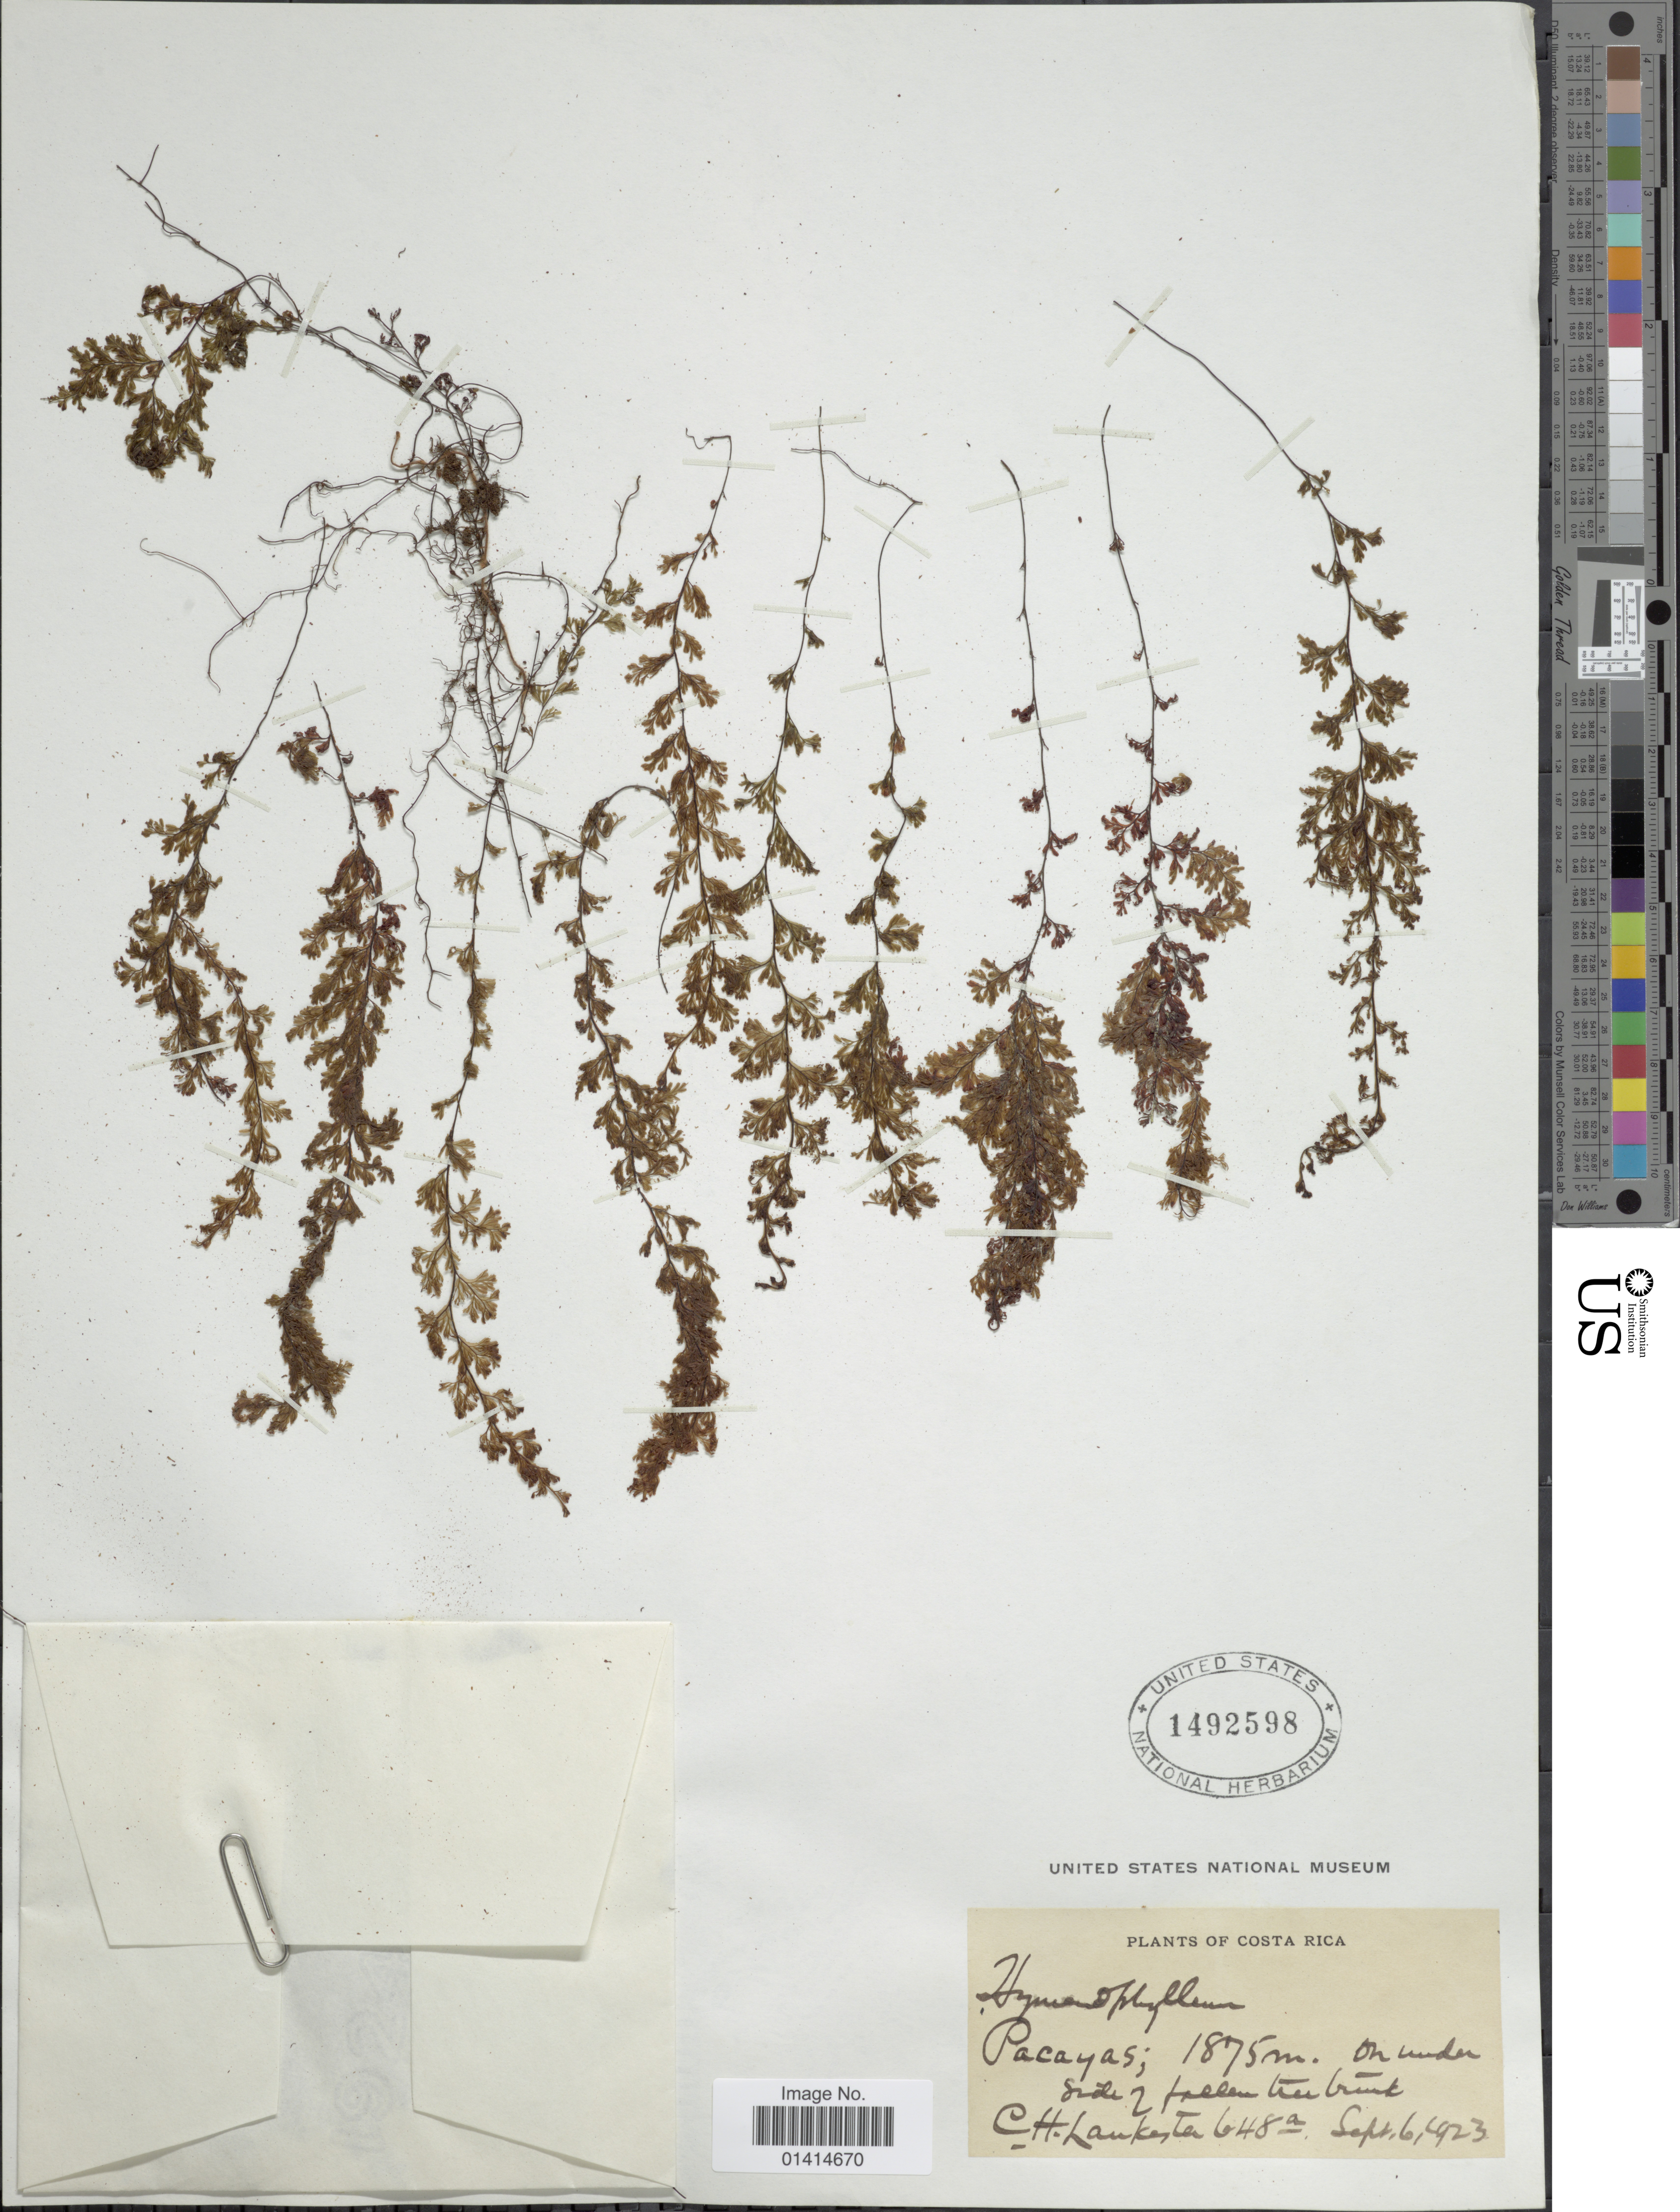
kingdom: Plantae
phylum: Tracheophyta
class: Polypodiopsida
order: Hymenophyllales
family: Hymenophyllaceae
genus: Hymenophyllum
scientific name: Hymenophyllum undulatum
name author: (Sw.) Sw.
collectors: C. H. Lankester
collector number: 648a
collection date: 1923-09-06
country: Costa Rica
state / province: Cartago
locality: Pacayas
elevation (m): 1875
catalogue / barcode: US 1492598